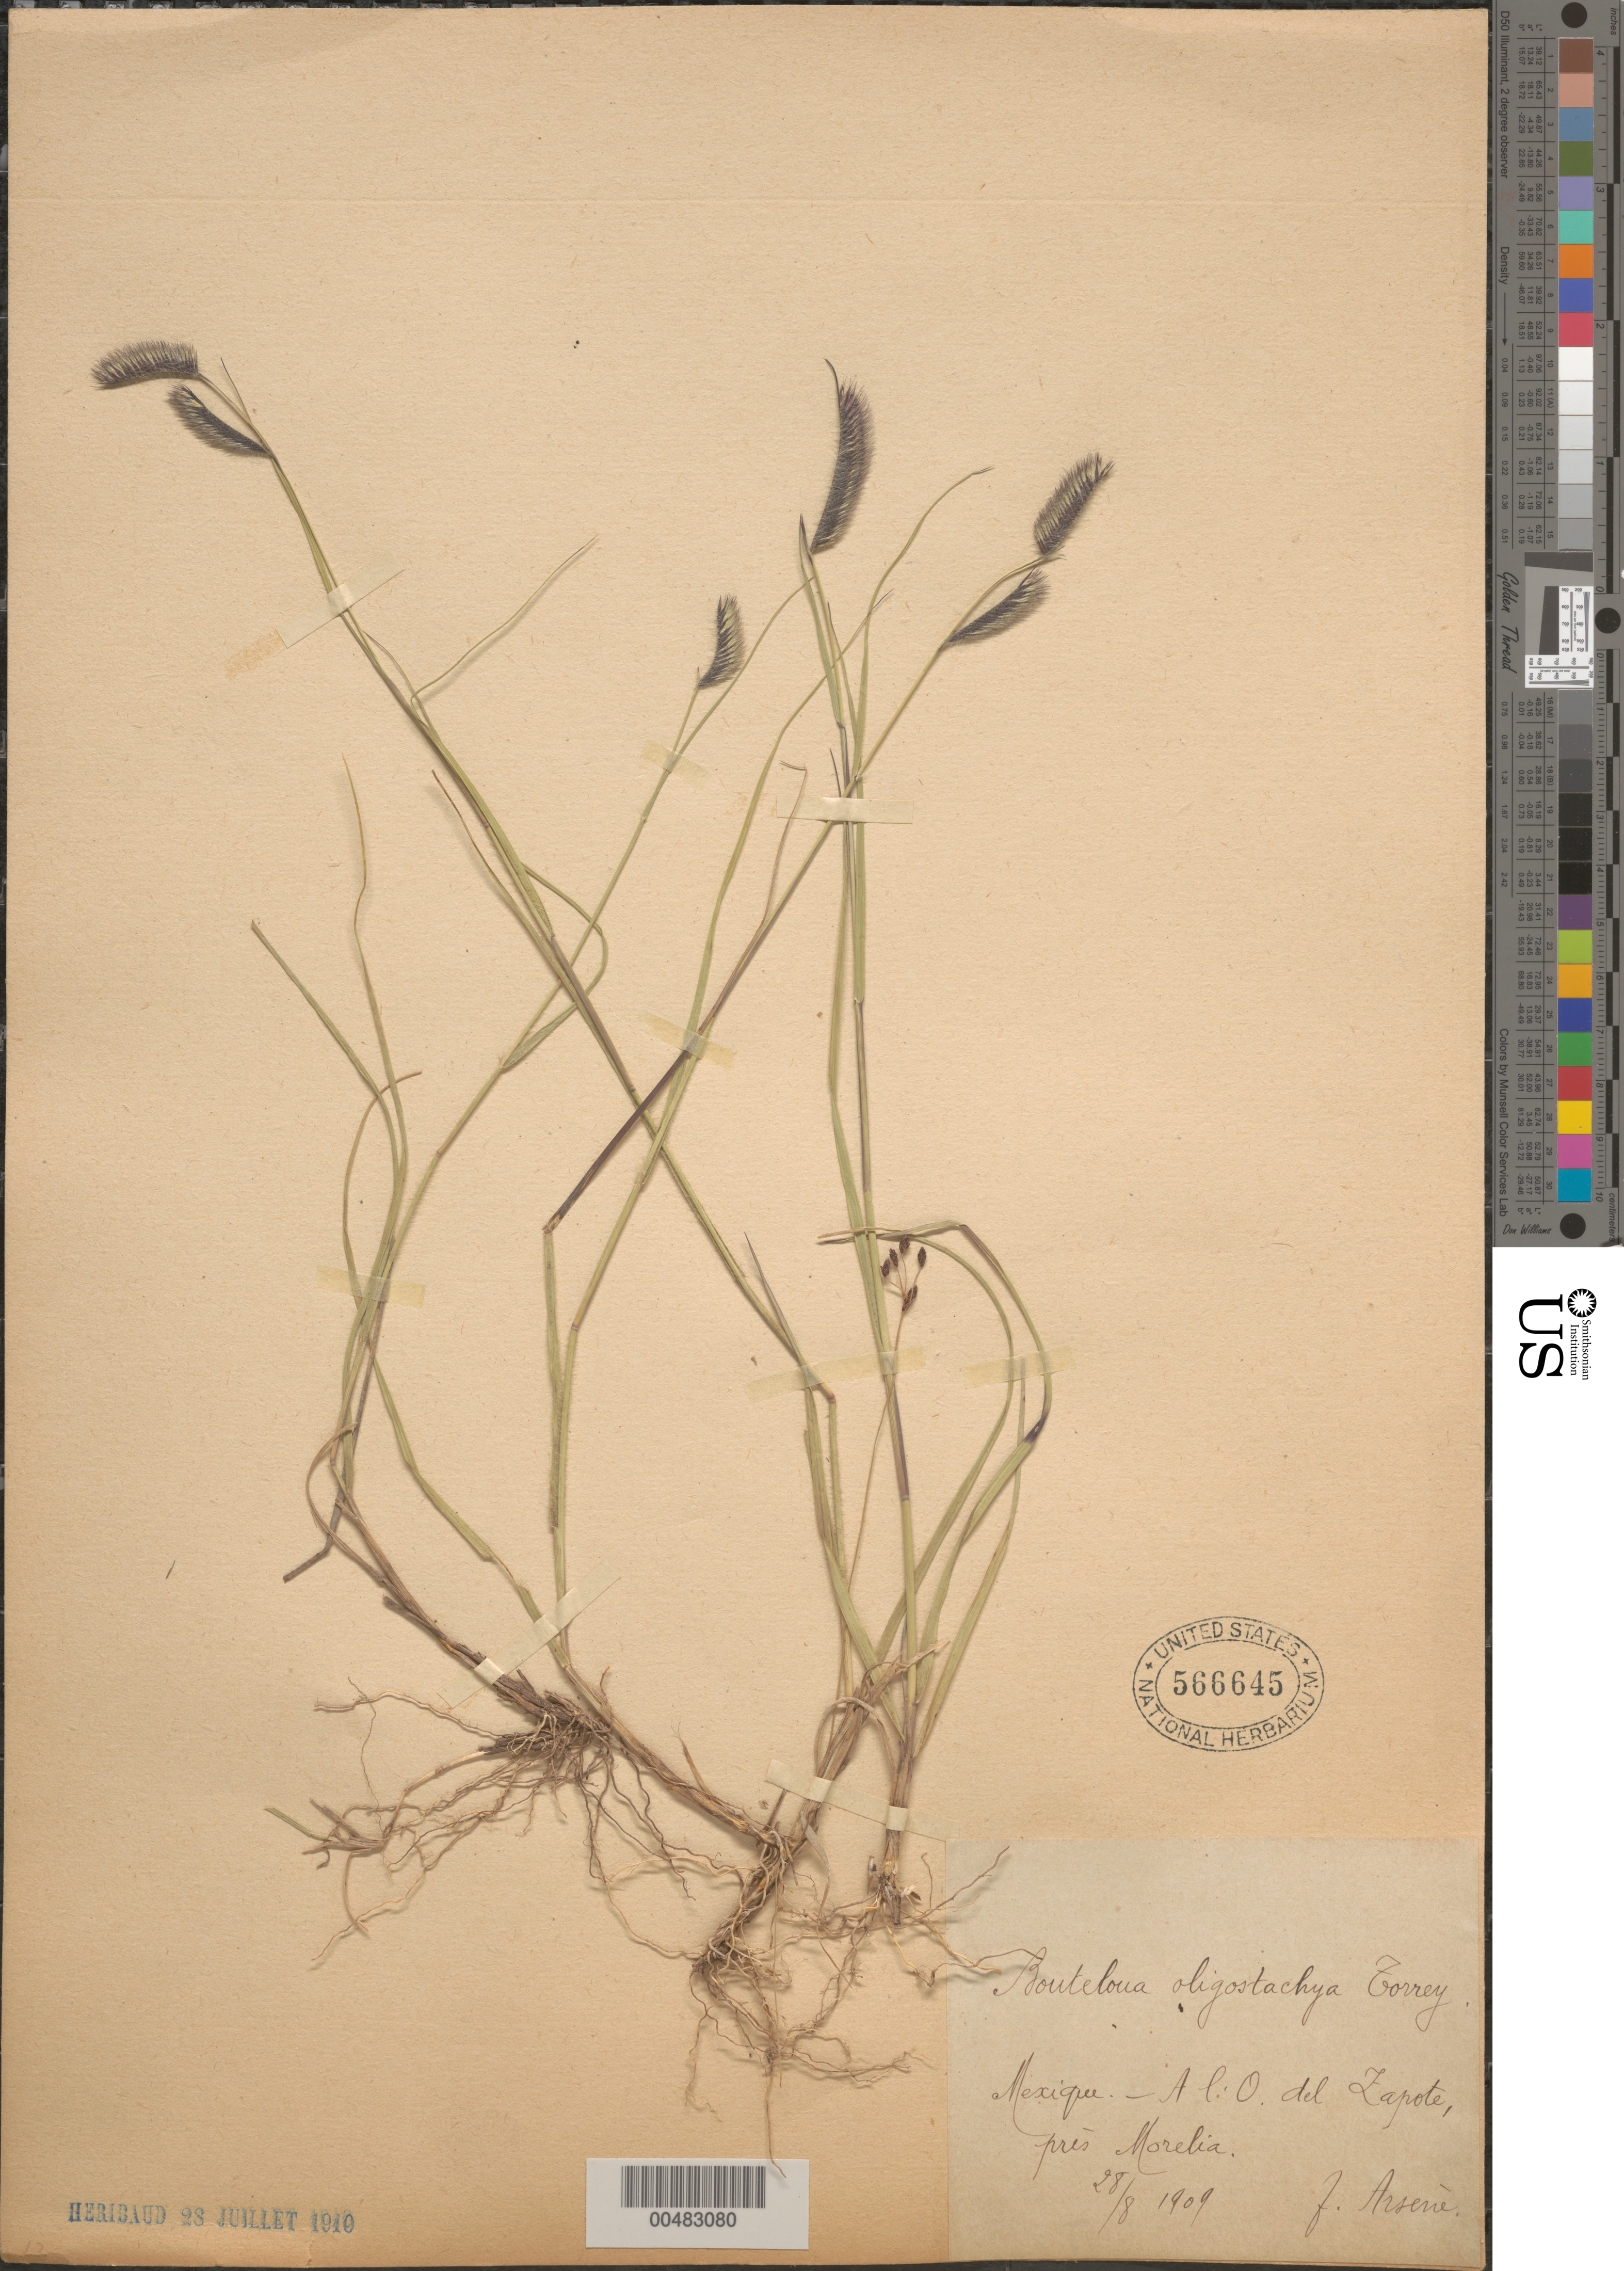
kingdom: Plantae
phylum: Tracheophyta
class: Liliopsida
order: Poales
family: Poaceae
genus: Bouteloua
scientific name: Bouteloua gracilis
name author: (Kunth) Lag. ex Griffiths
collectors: Bro. G. Arsène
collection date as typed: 28 Aug 1909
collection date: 1909-08-28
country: Mexico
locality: A.L.O. de Zapote, près Morelia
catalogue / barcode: US 566645